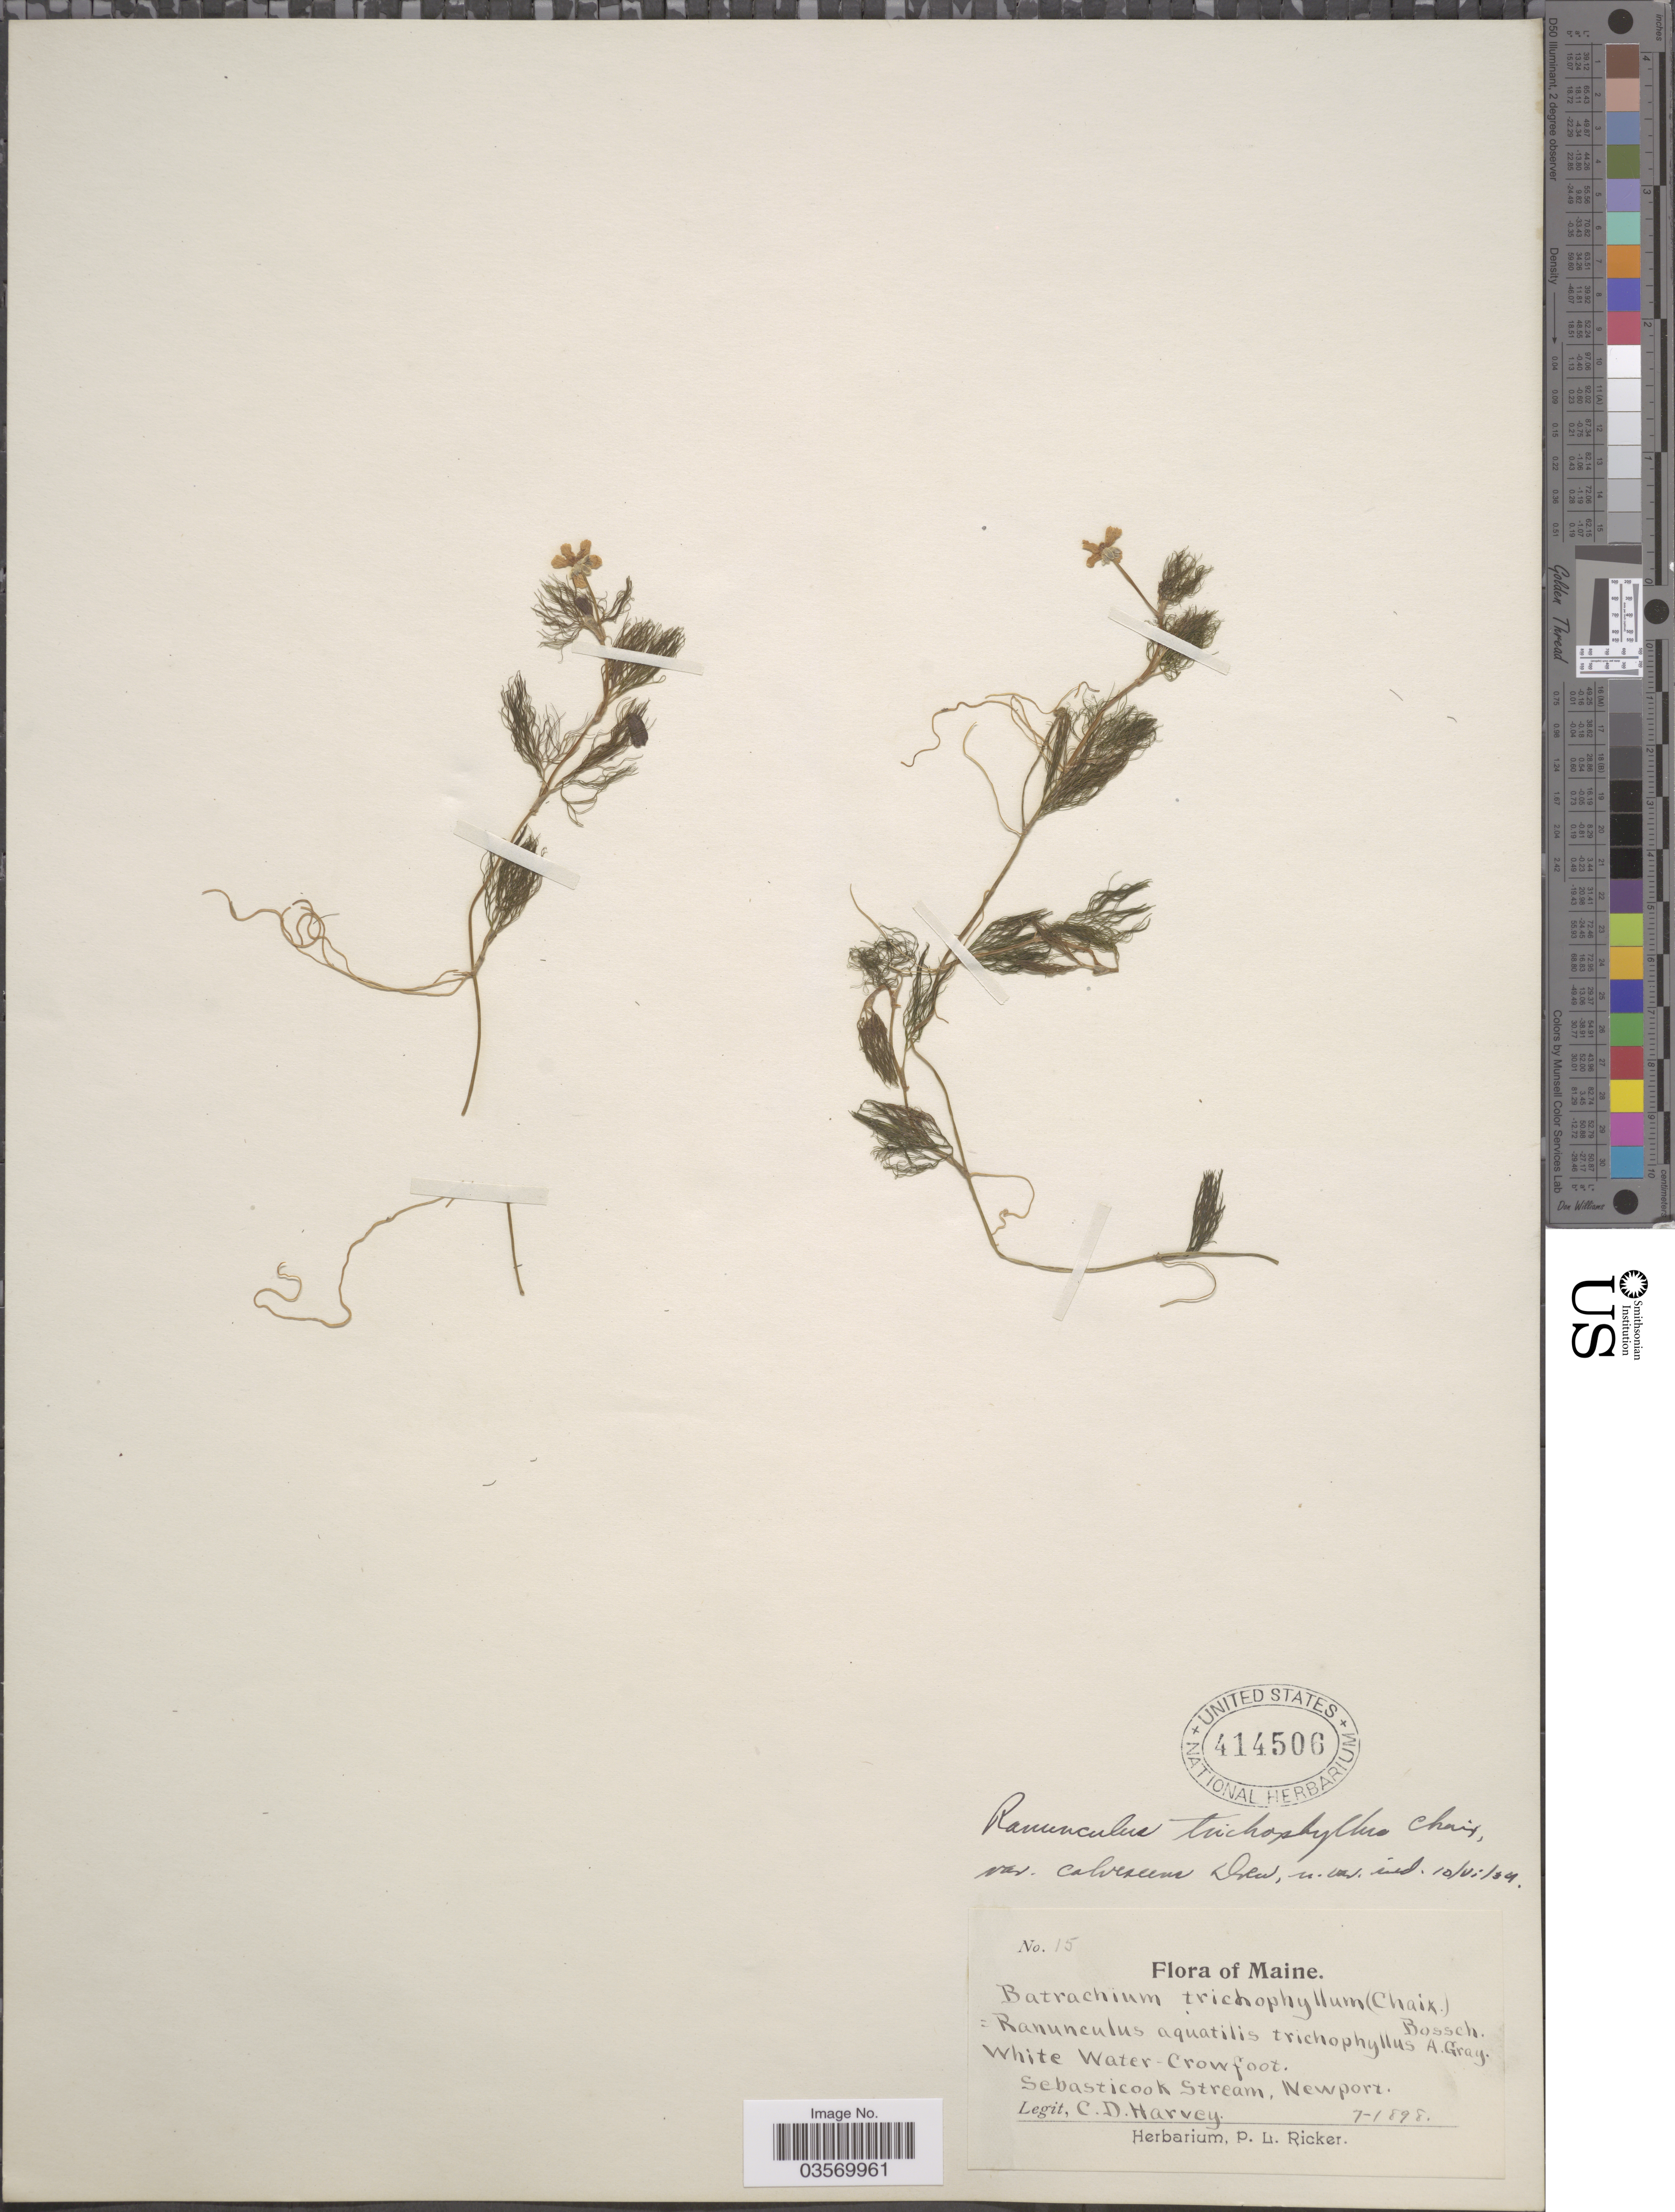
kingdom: Plantae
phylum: Tracheophyta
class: Magnoliopsida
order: Ranunculales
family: Ranunculaceae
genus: Ranunculus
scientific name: Ranunculus trichophyllus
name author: Chaix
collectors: C. Harvey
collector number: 15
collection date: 1898-07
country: United States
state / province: Maine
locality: Sebasticook Stream, Newport.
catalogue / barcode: US 414506